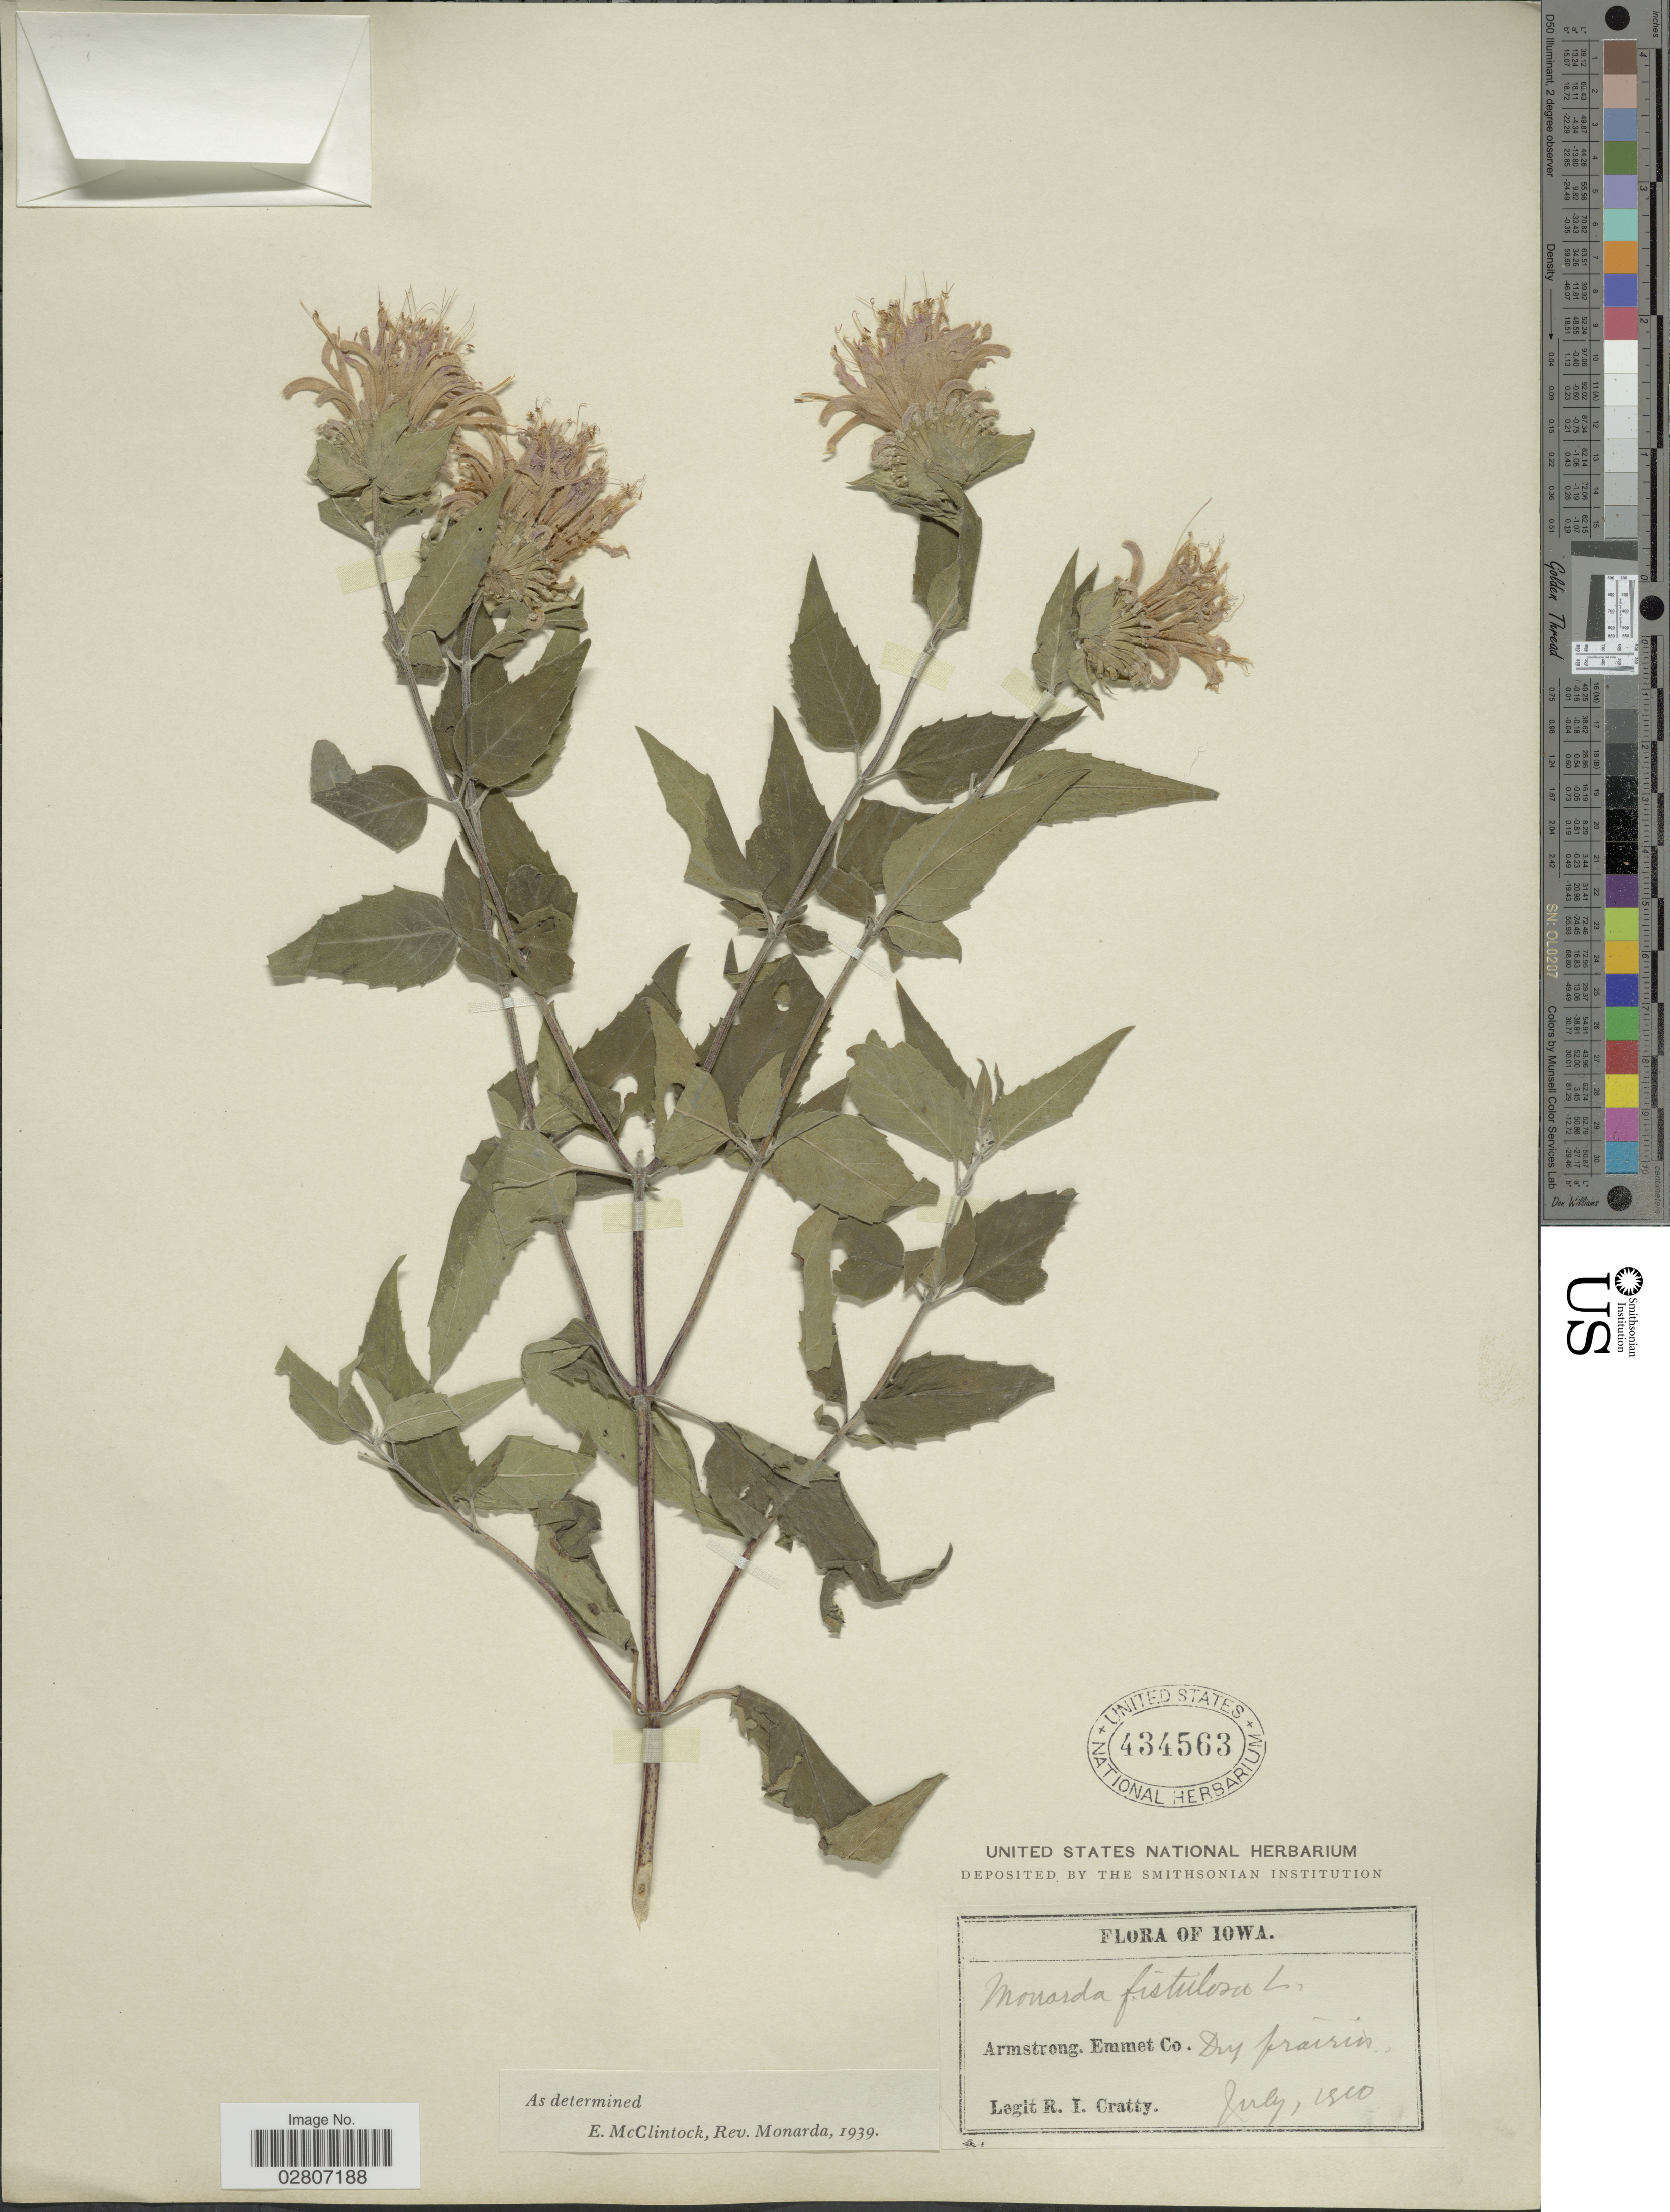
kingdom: Plantae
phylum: Tracheophyta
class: Magnoliopsida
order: Lamiales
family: Lamiaceae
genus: Monarda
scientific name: Monarda fistulosa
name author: L.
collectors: R. Cratty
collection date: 1810-07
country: United States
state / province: Iowa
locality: Armstrong. Emmet Co.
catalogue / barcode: US 434563